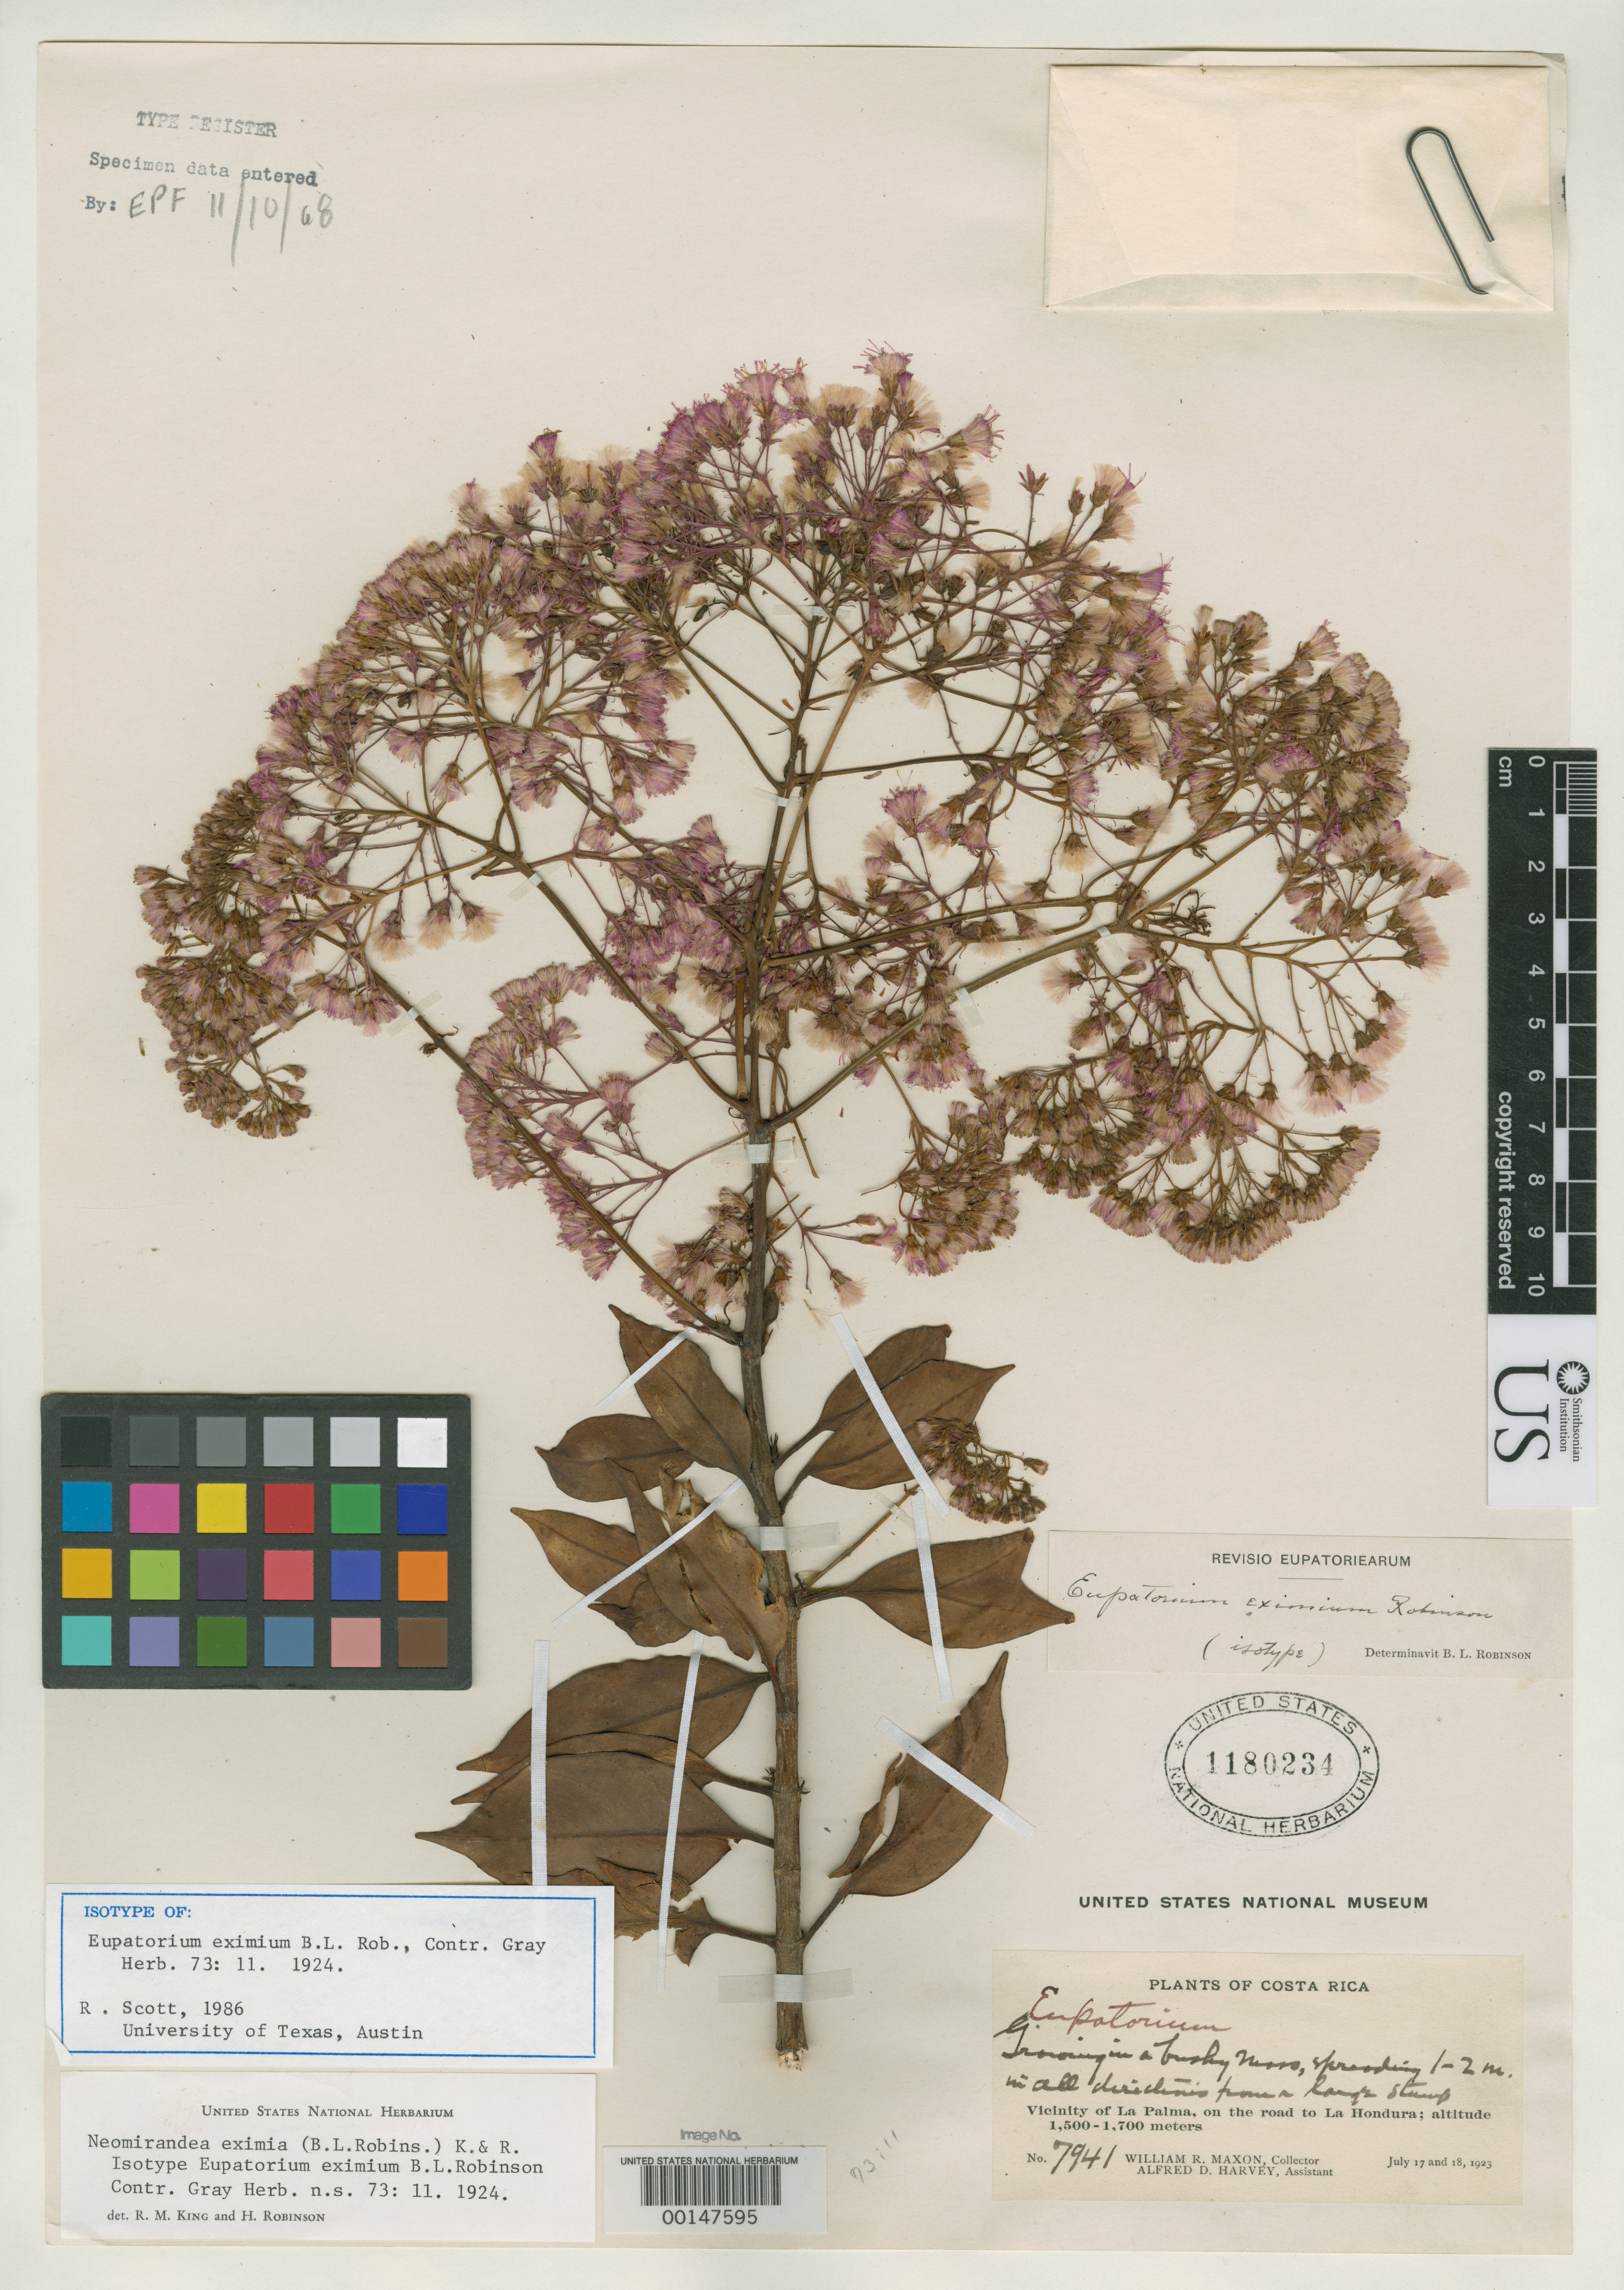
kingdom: Plantae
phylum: Tracheophyta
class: Magnoliopsida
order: Asterales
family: Asteraceae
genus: Eupatorium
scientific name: Eupatorium eximium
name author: B.L. Rob.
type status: Isotype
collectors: W. R. Maxon & A. D. Harvey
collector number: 7941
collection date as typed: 18 Jul 1923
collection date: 1923-07-18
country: Costa Rica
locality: La Parada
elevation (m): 1500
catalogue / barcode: US 1180234